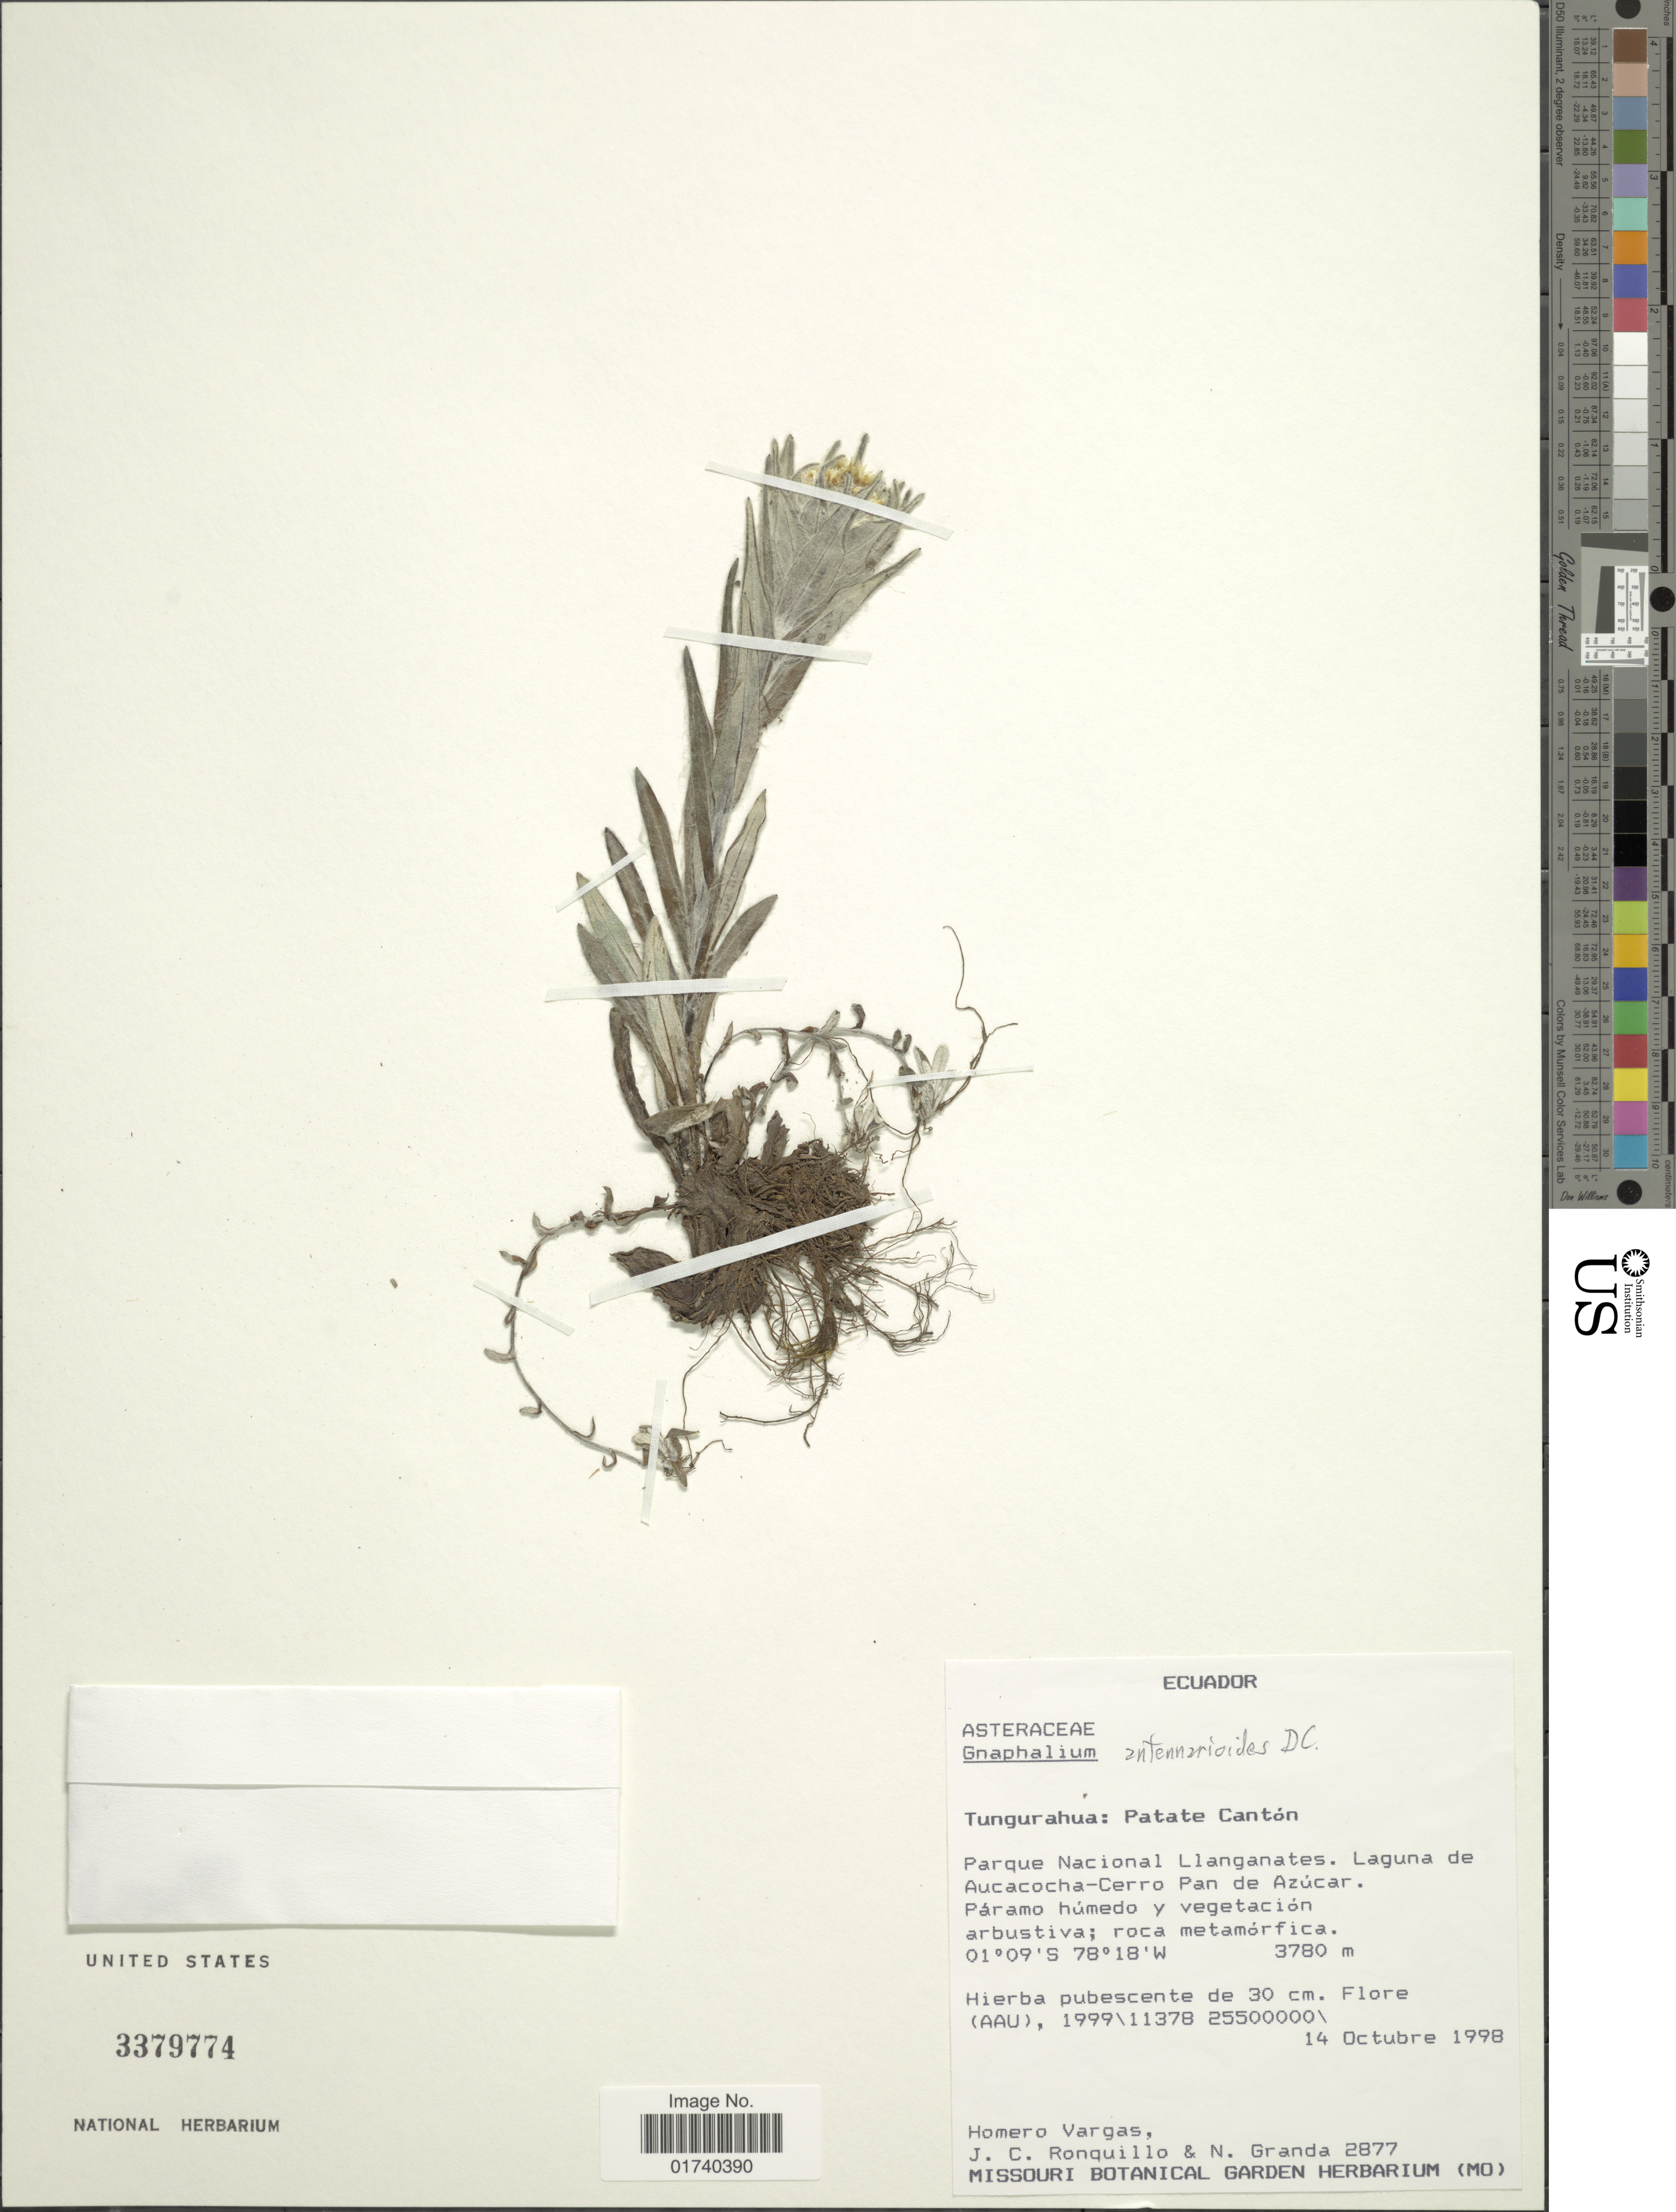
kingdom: Plantae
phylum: Tracheophyta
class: Magnoliopsida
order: Asterales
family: Asteraceae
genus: Chryselium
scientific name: Chryselium gnaphalioides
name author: (Kunth) Urtubey & S.E. Freire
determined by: Nesom, Guy L.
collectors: J. Ronquillo & N. Granda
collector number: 2877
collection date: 1998-10-14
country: Ecuador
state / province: Tungurahua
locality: Patate Canton, Parque Nacional Llanganates, Laguna de Aucacocha - Cerro Pan de Azucar.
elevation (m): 3780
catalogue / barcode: US 3379774